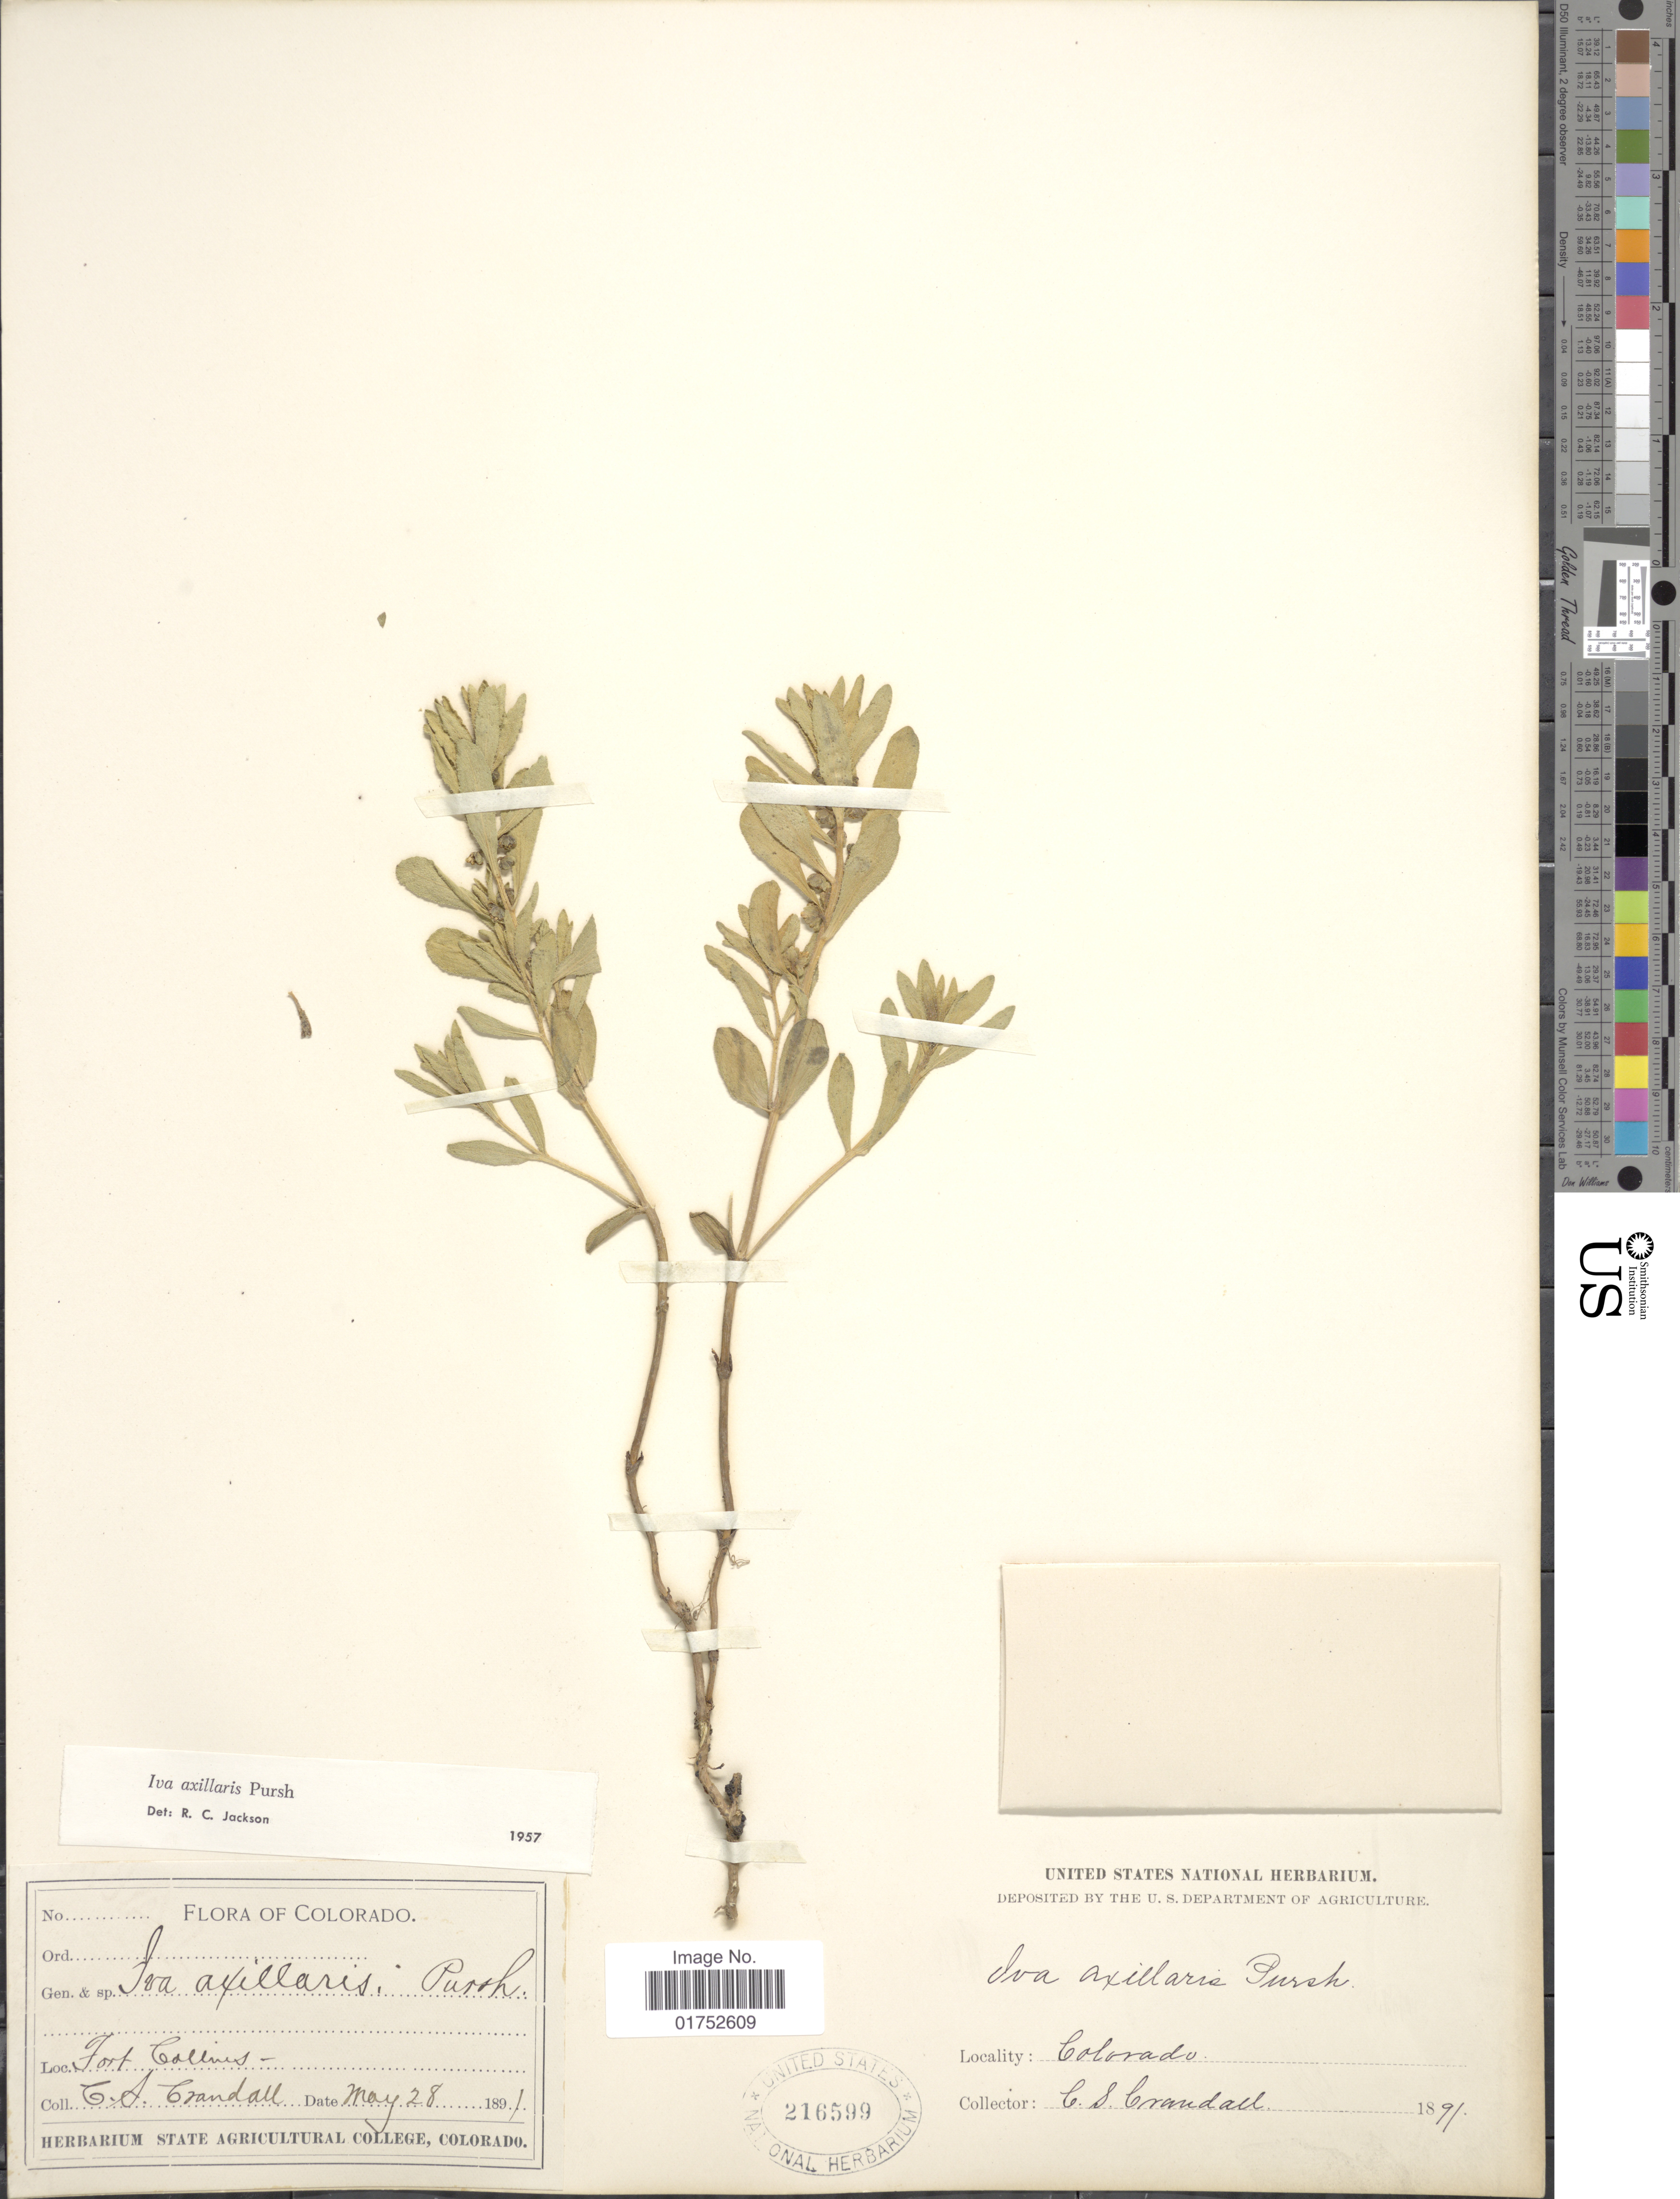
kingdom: Plantae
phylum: Tracheophyta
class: Magnoliopsida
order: Asterales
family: Asteraceae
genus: Iva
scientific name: Iva axillaris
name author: Pursh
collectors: C. Crandall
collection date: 1891-05-28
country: United States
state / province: Colorado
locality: Fort Collins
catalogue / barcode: US 216599